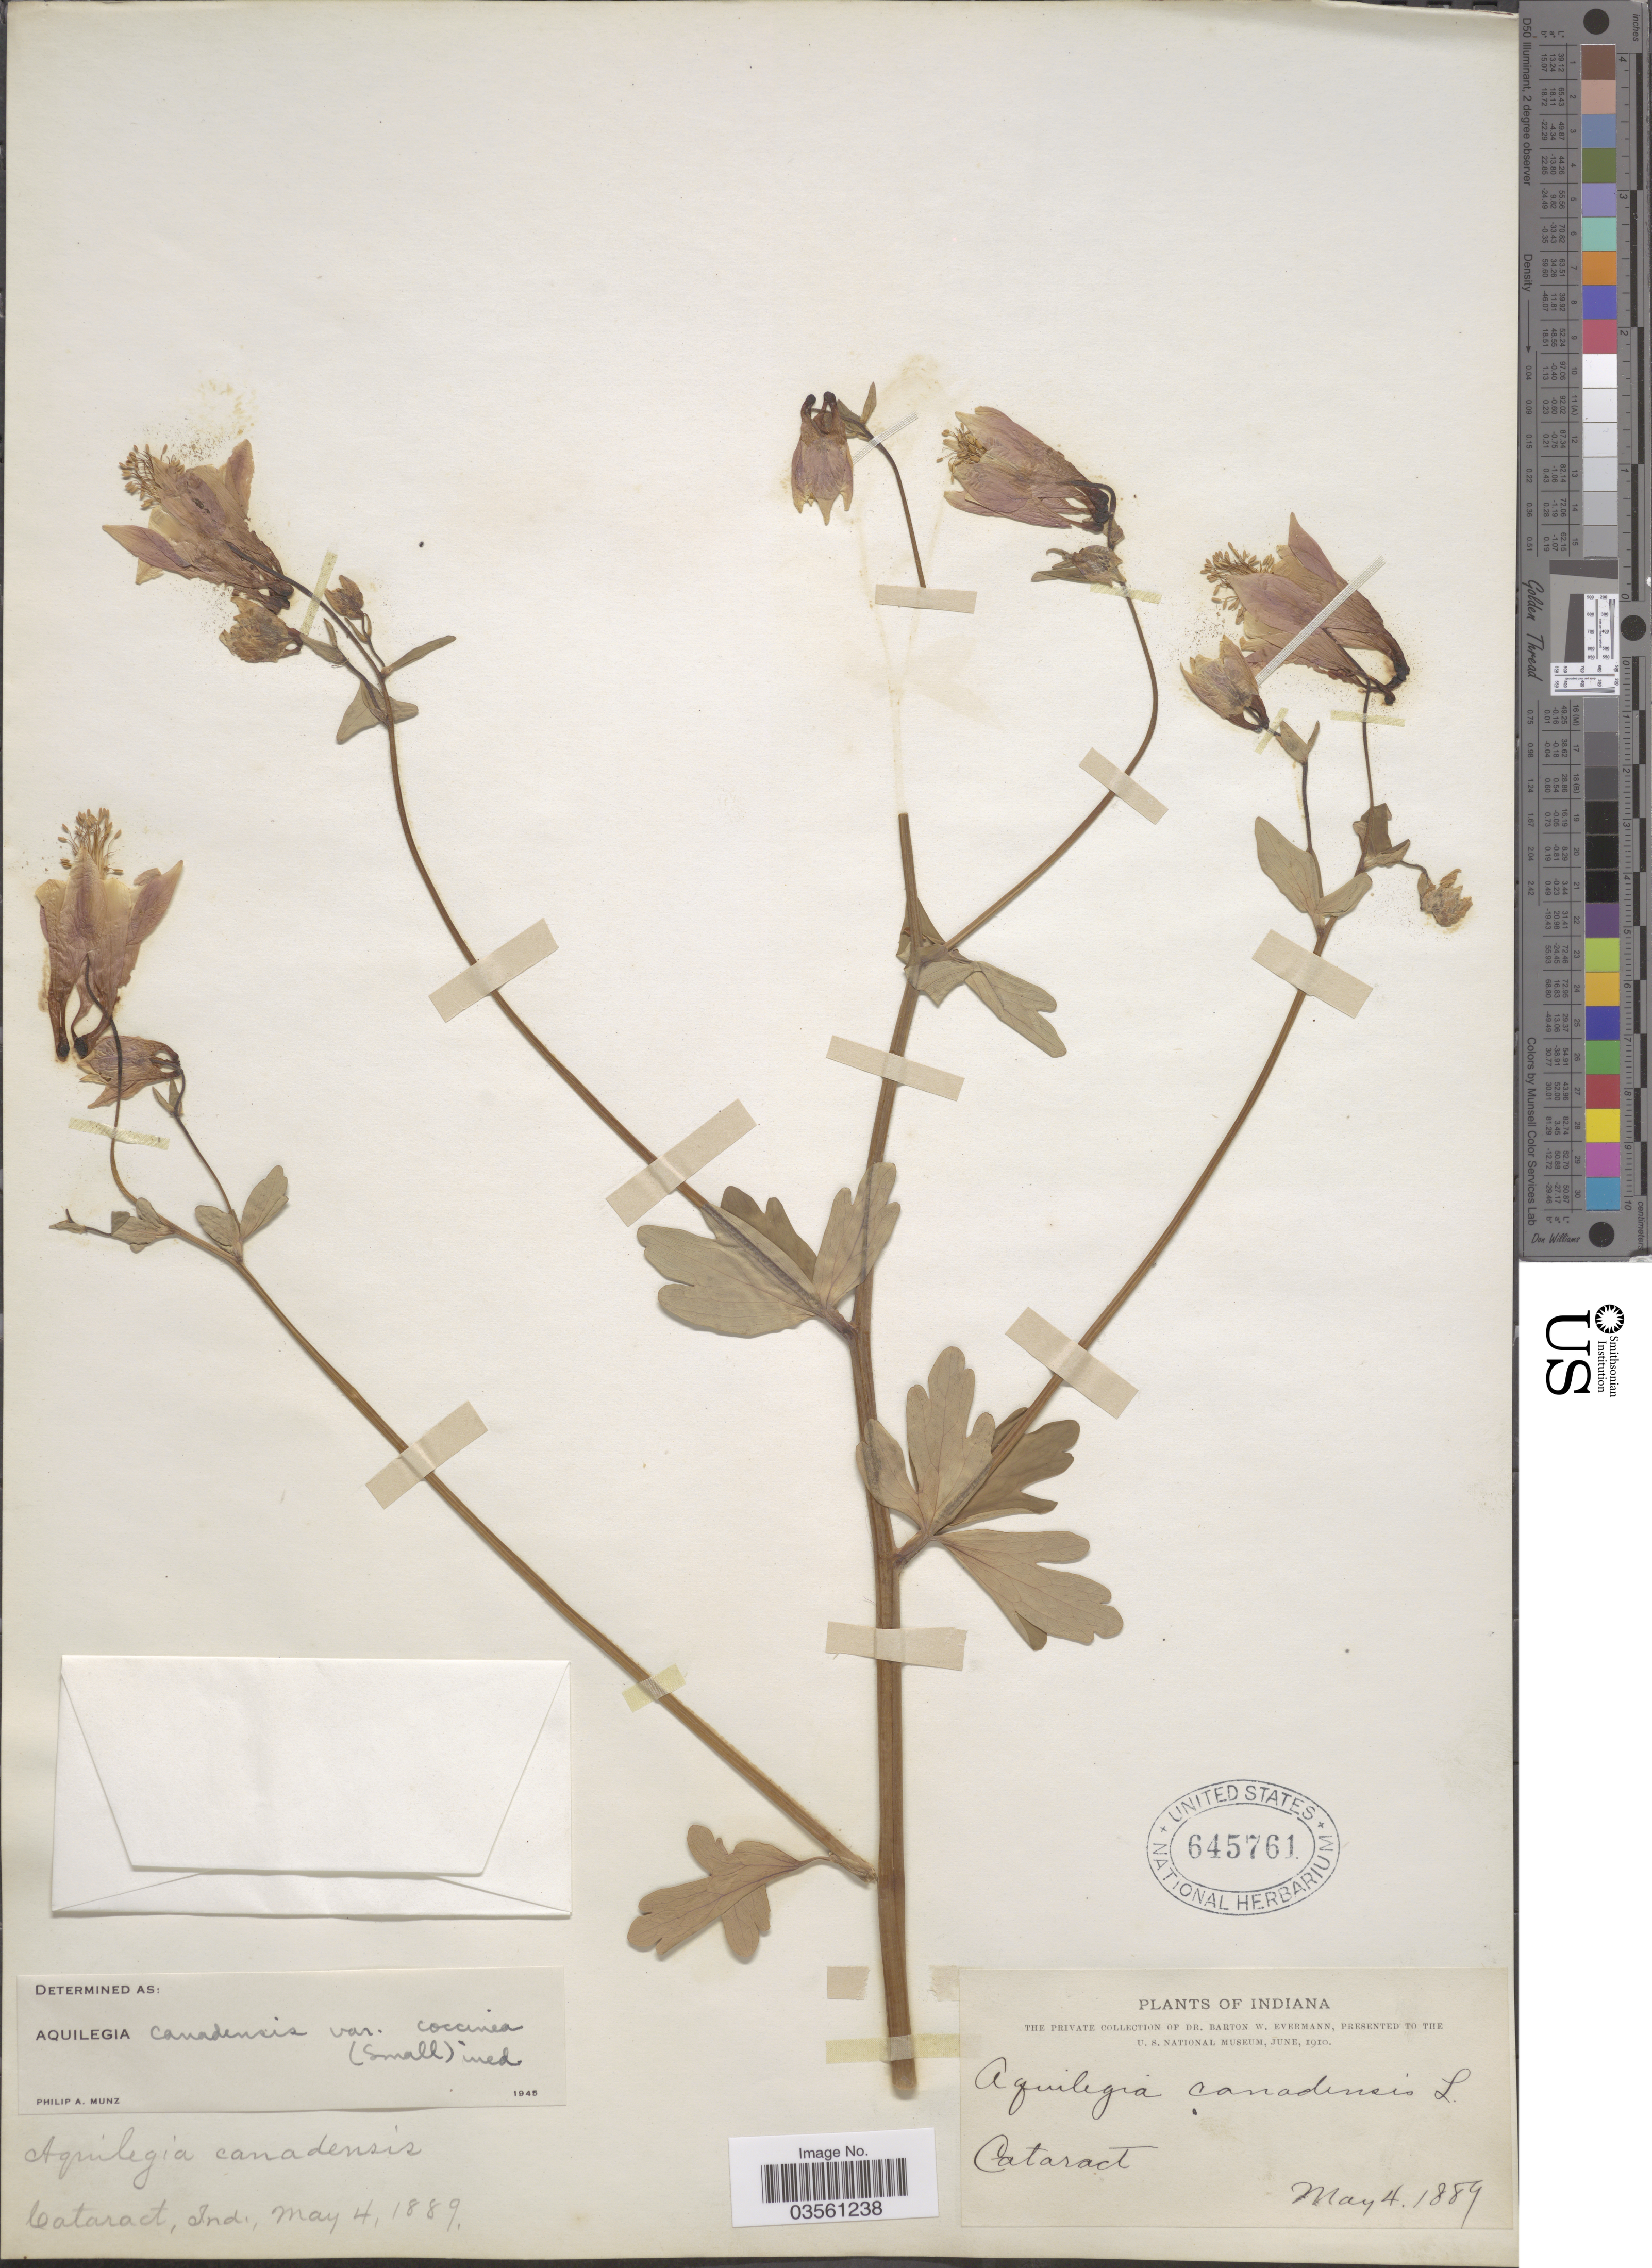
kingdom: Plantae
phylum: Tracheophyta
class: Magnoliopsida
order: Ranunculales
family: Ranunculaceae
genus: Aquilegia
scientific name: Aquilegia canadensis var. coccinea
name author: (Small) Munz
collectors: B. W. Evermann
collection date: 1889-05-04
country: United States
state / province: Indiana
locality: Cataract.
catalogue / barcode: US 645761